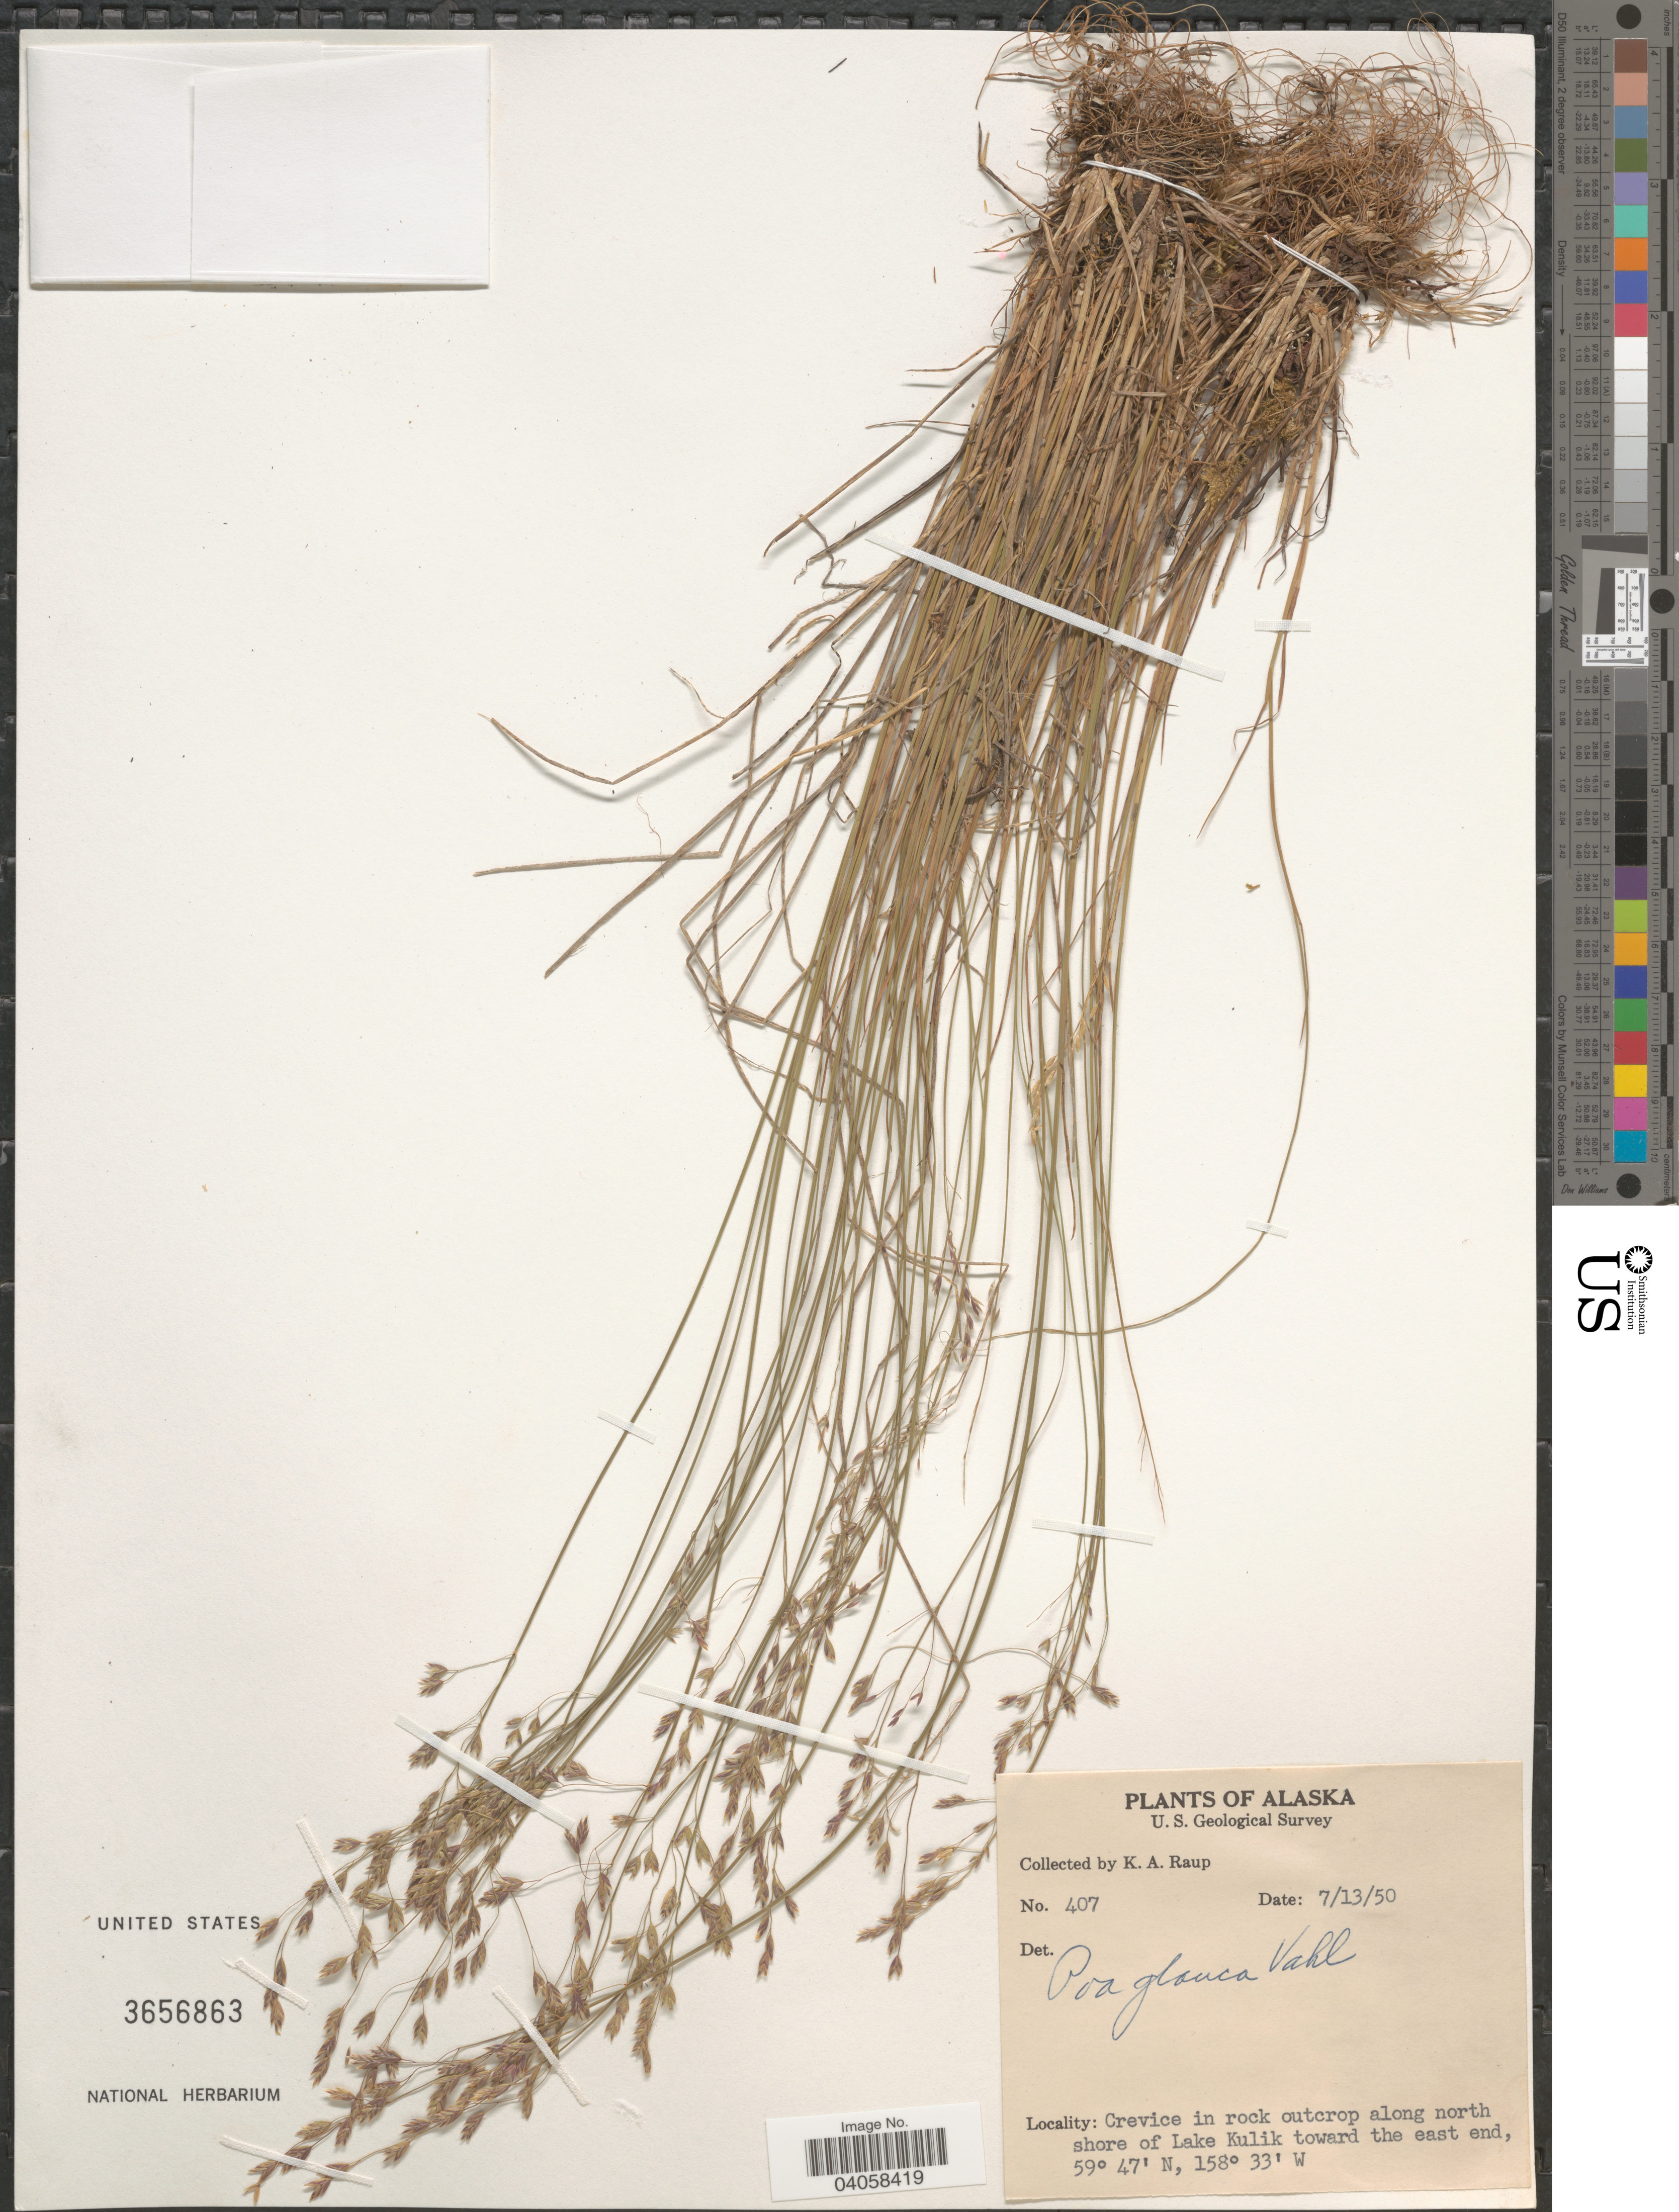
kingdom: Plantae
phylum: Tracheophyta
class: Liliopsida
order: Poales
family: Poaceae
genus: Poa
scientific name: Poa glauca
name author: Vahl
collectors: K. Raup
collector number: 407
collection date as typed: Transcribed d/m/y: 13/7/50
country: United States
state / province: Alaska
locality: Crevice in rock outcrop along north shore of Lake Kulik toward the east end.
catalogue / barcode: US 3656863